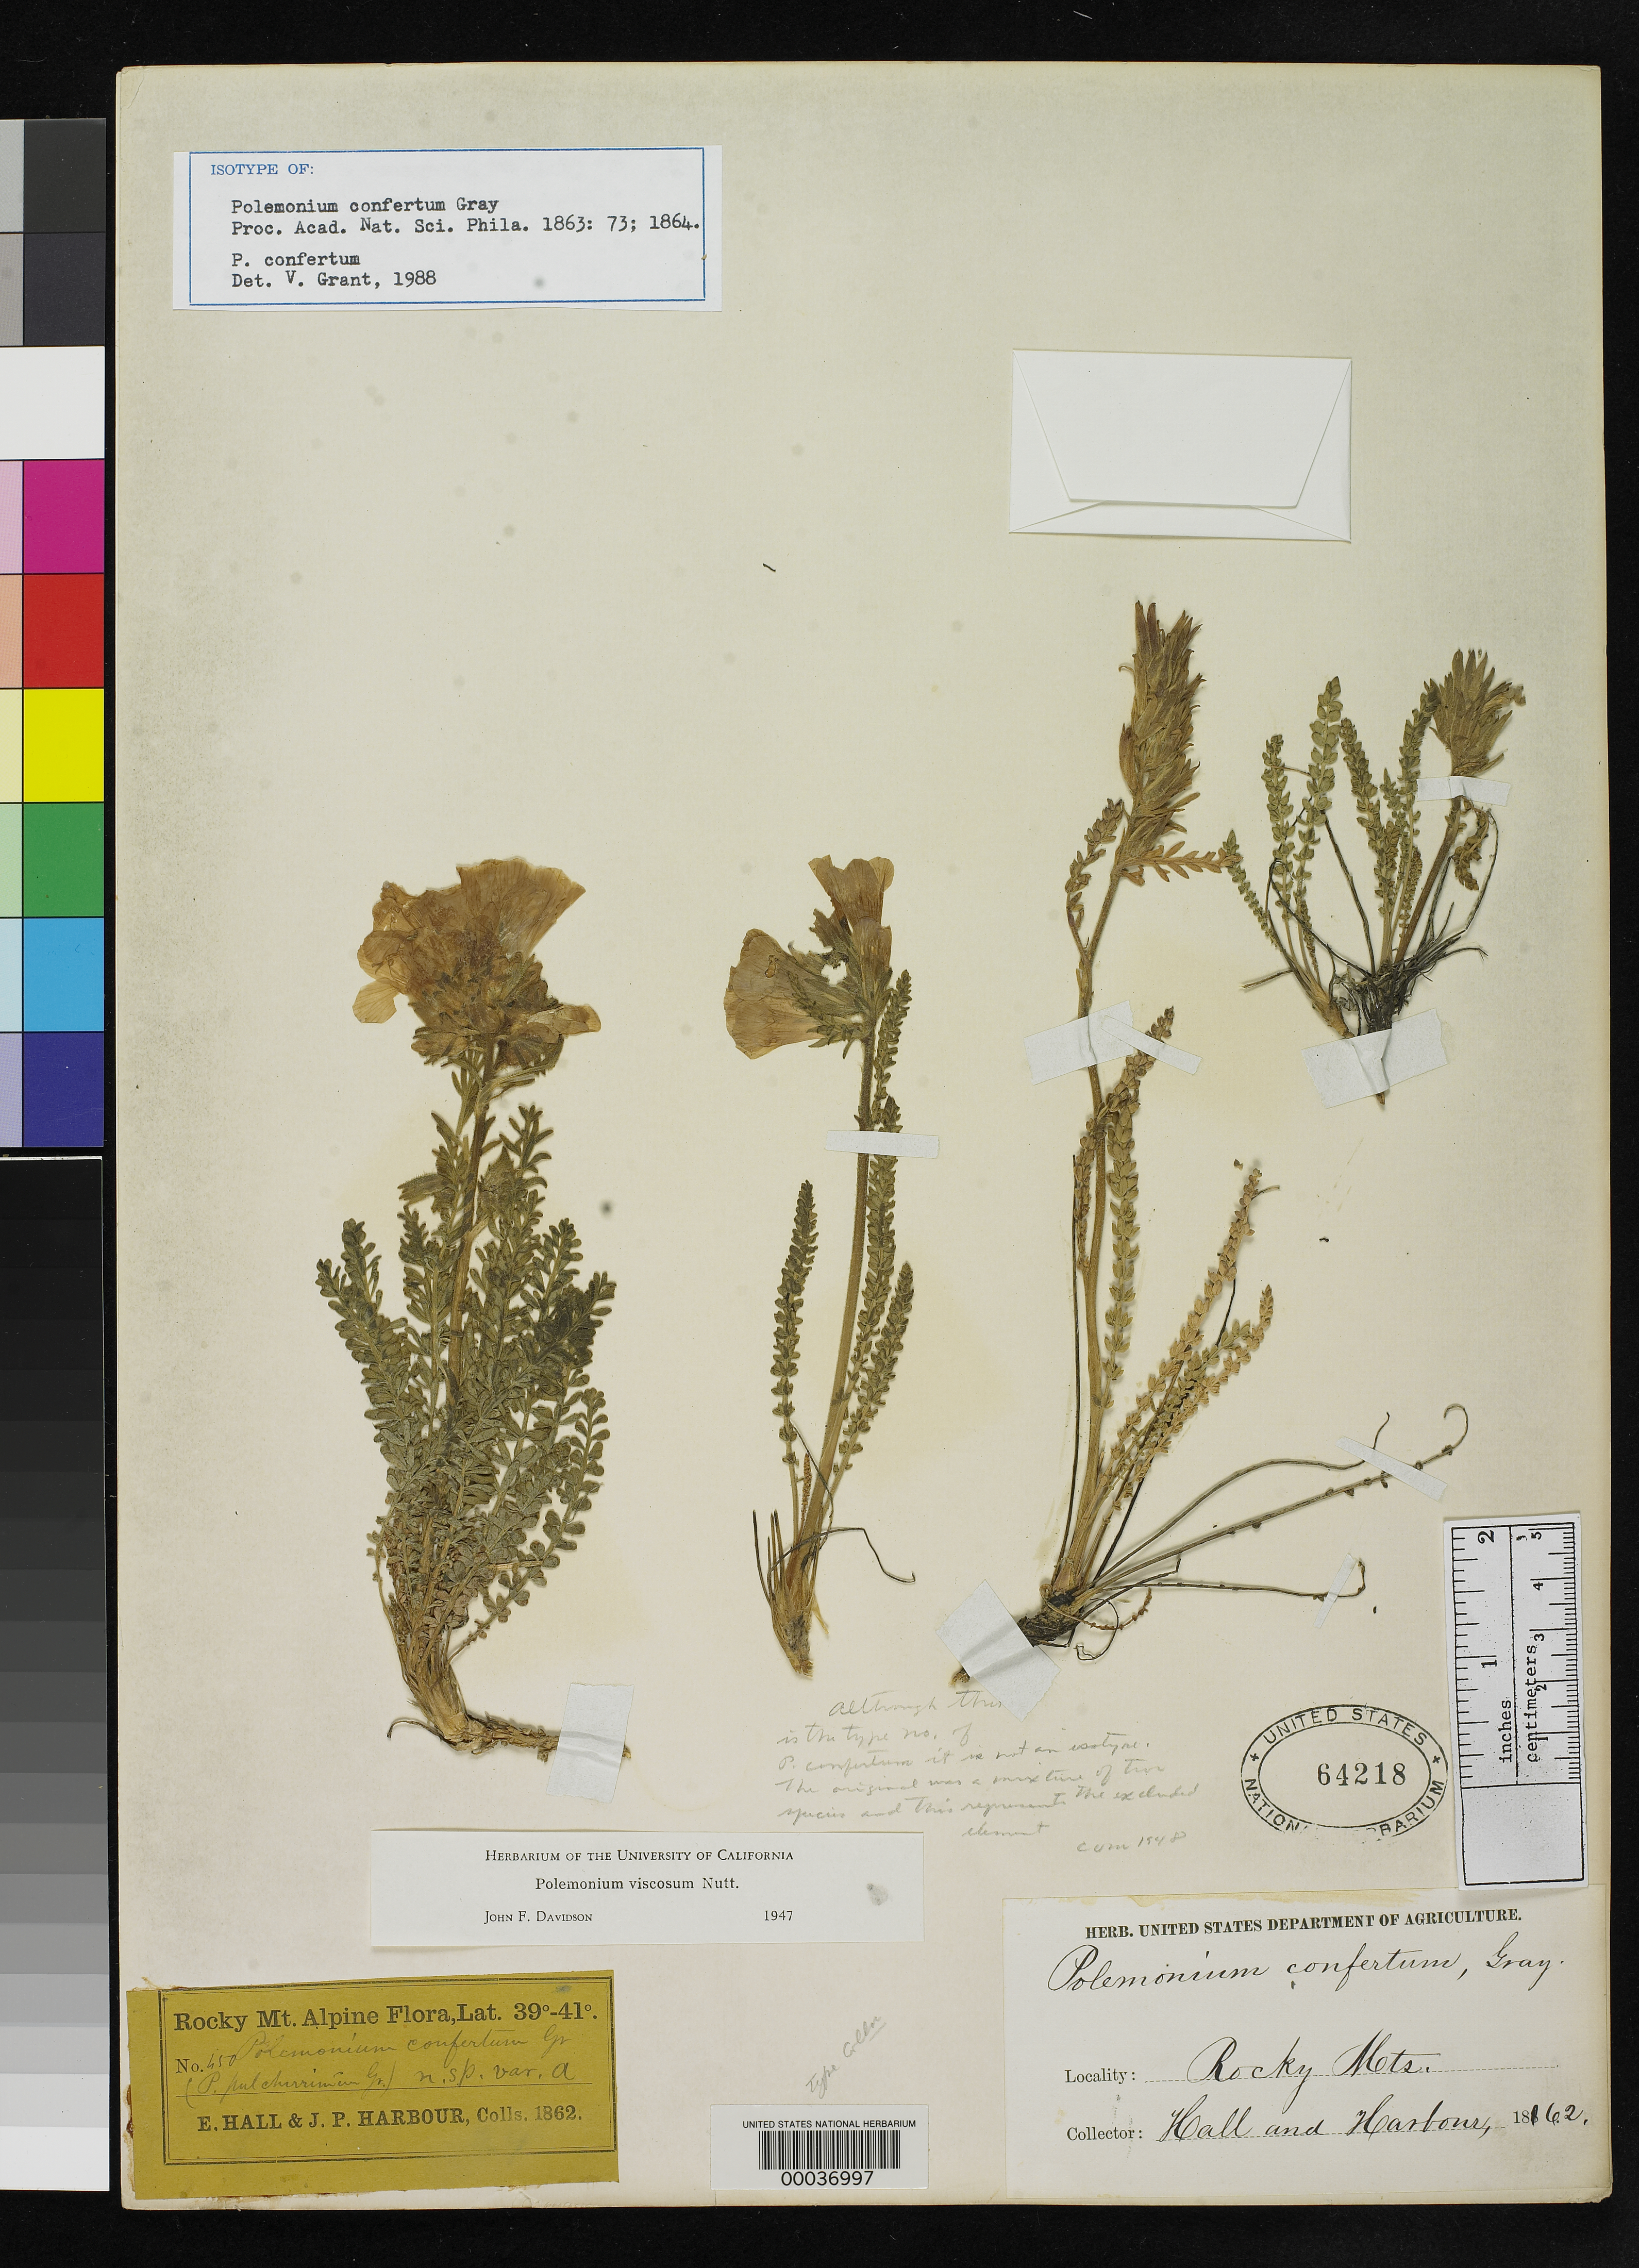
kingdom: Plantae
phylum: Tracheophyta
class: Magnoliopsida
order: Ericales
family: Polemoniaceae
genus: Polemonium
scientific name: Polemonium confertum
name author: A. Gray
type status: Isotype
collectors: A. Hall & J. Harbour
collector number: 450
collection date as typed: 1862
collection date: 1862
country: United States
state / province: Colorado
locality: Rocky Mtns.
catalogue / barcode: US 64218